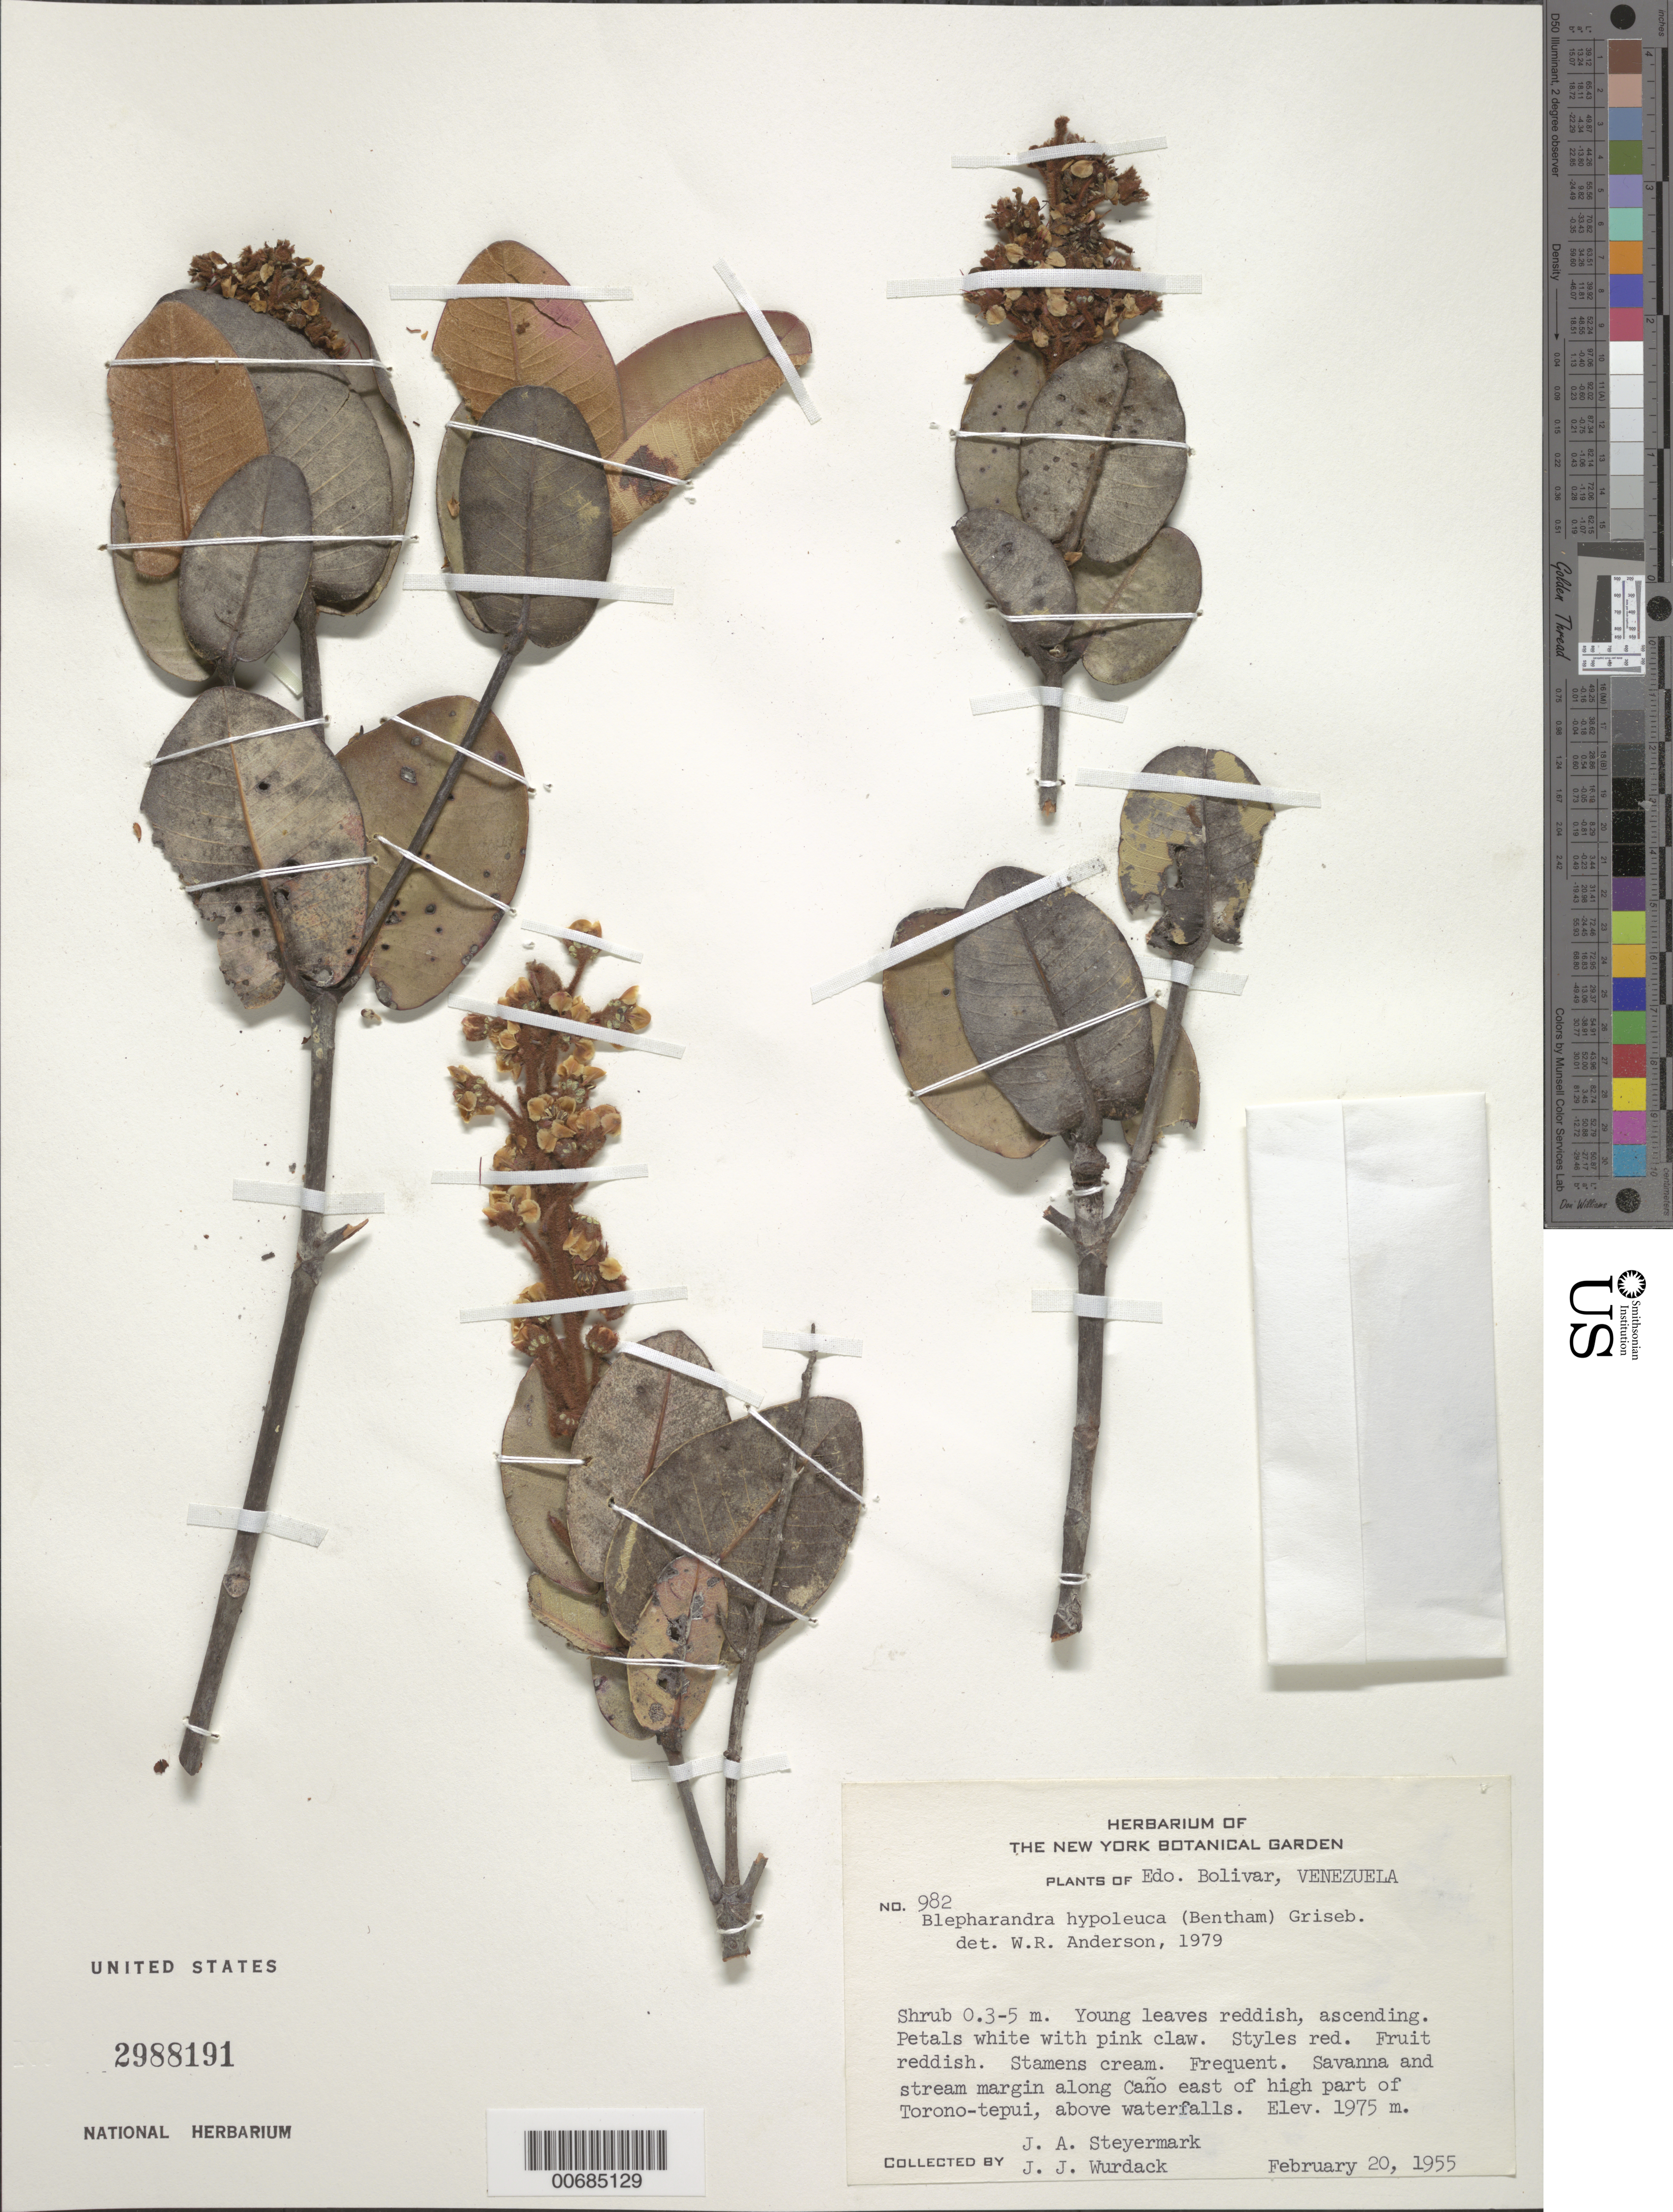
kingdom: Plantae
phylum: Tracheophyta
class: Magnoliopsida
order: Malpighiales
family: Malpighiaceae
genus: Blepharandra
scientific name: Blepharandra hypoleuca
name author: (Benth.) Griseb.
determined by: Anderson, W. R., (MICH), University of Michigan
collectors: J. Steyermark & J. J. Wurdack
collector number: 55 982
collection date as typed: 20-Feb-55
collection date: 1955-02-20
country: Venezuela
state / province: Bolívar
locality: Chimantá Massif, Torono-tepuí; along banks of Caño Mojado, east of north escarpment, below upper falls of Caño Mojado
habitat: Savanna & stream along caño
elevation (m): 1975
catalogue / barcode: US 2988191